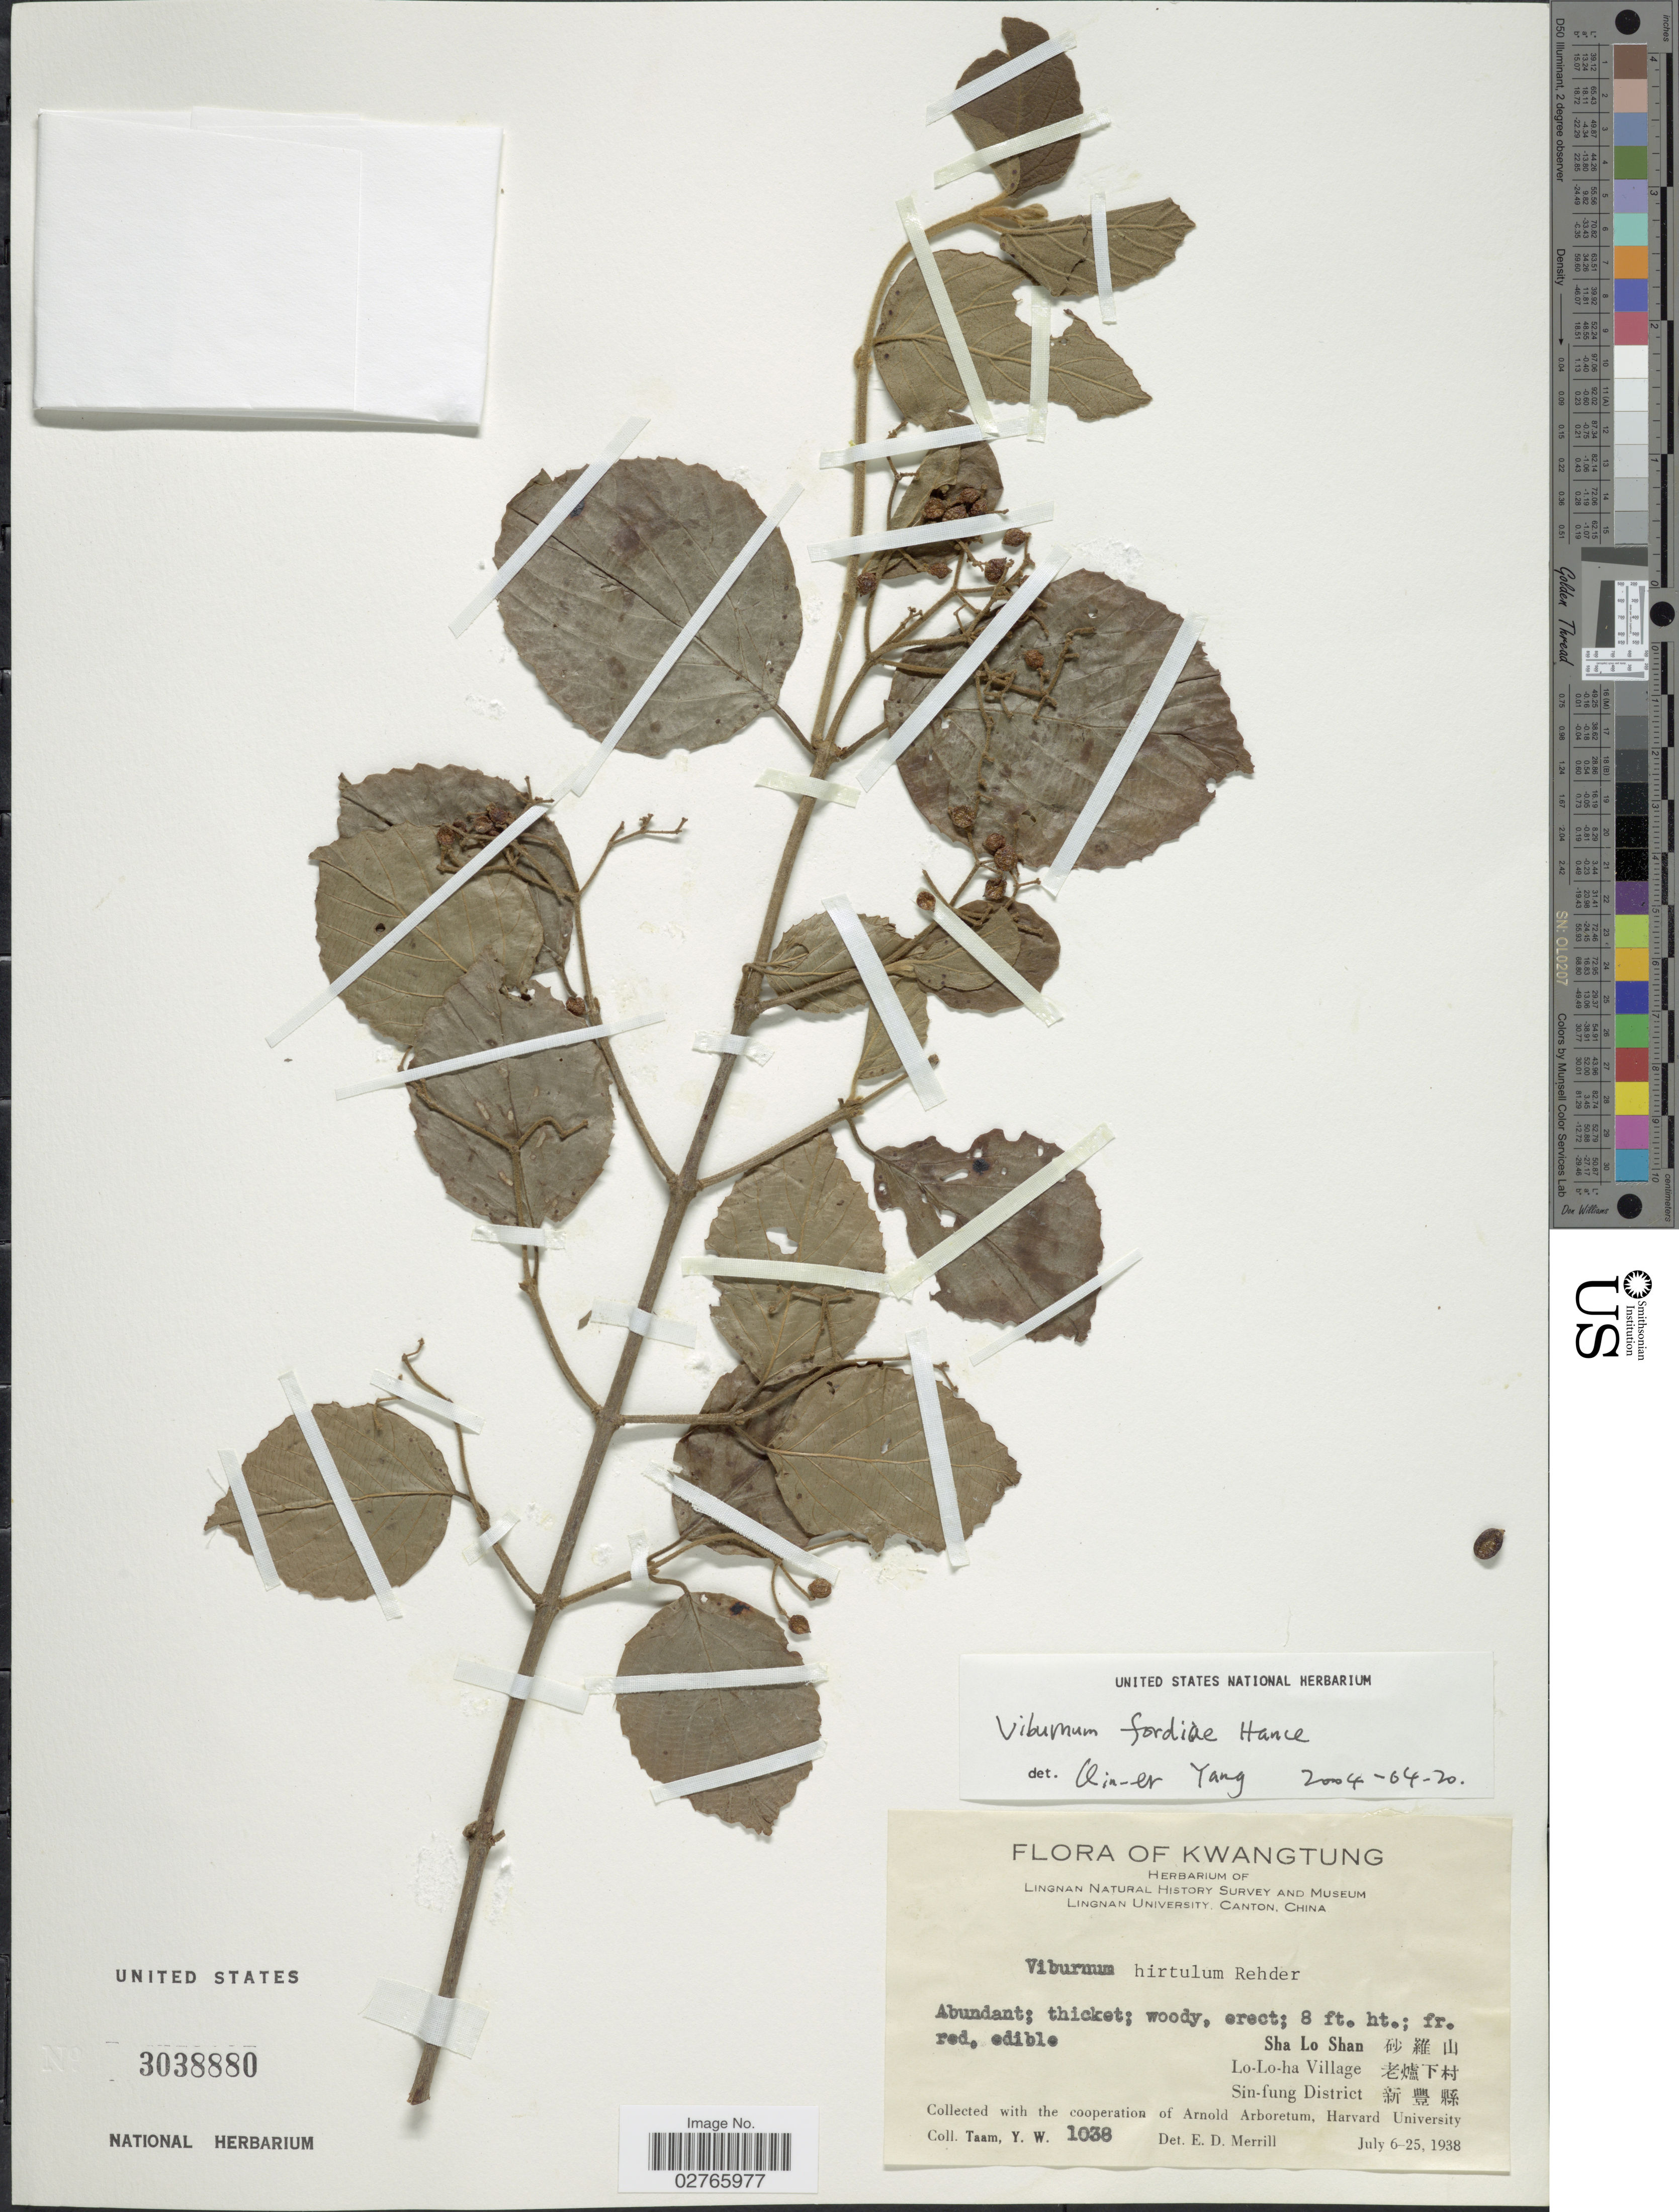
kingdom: Plantae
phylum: Tracheophyta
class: Magnoliopsida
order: Dipsacales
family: Viburnaceae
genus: Viburnum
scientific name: Viburnum fordiae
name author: Hance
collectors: Y. W. Taam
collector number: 1038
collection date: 1938-07-06/1938-07-25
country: China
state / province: Guangdong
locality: Kwangtung. Sha Lo Shan X. Lo-Lo-ha Village X. Sin-fung District X.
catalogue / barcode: US 3038880